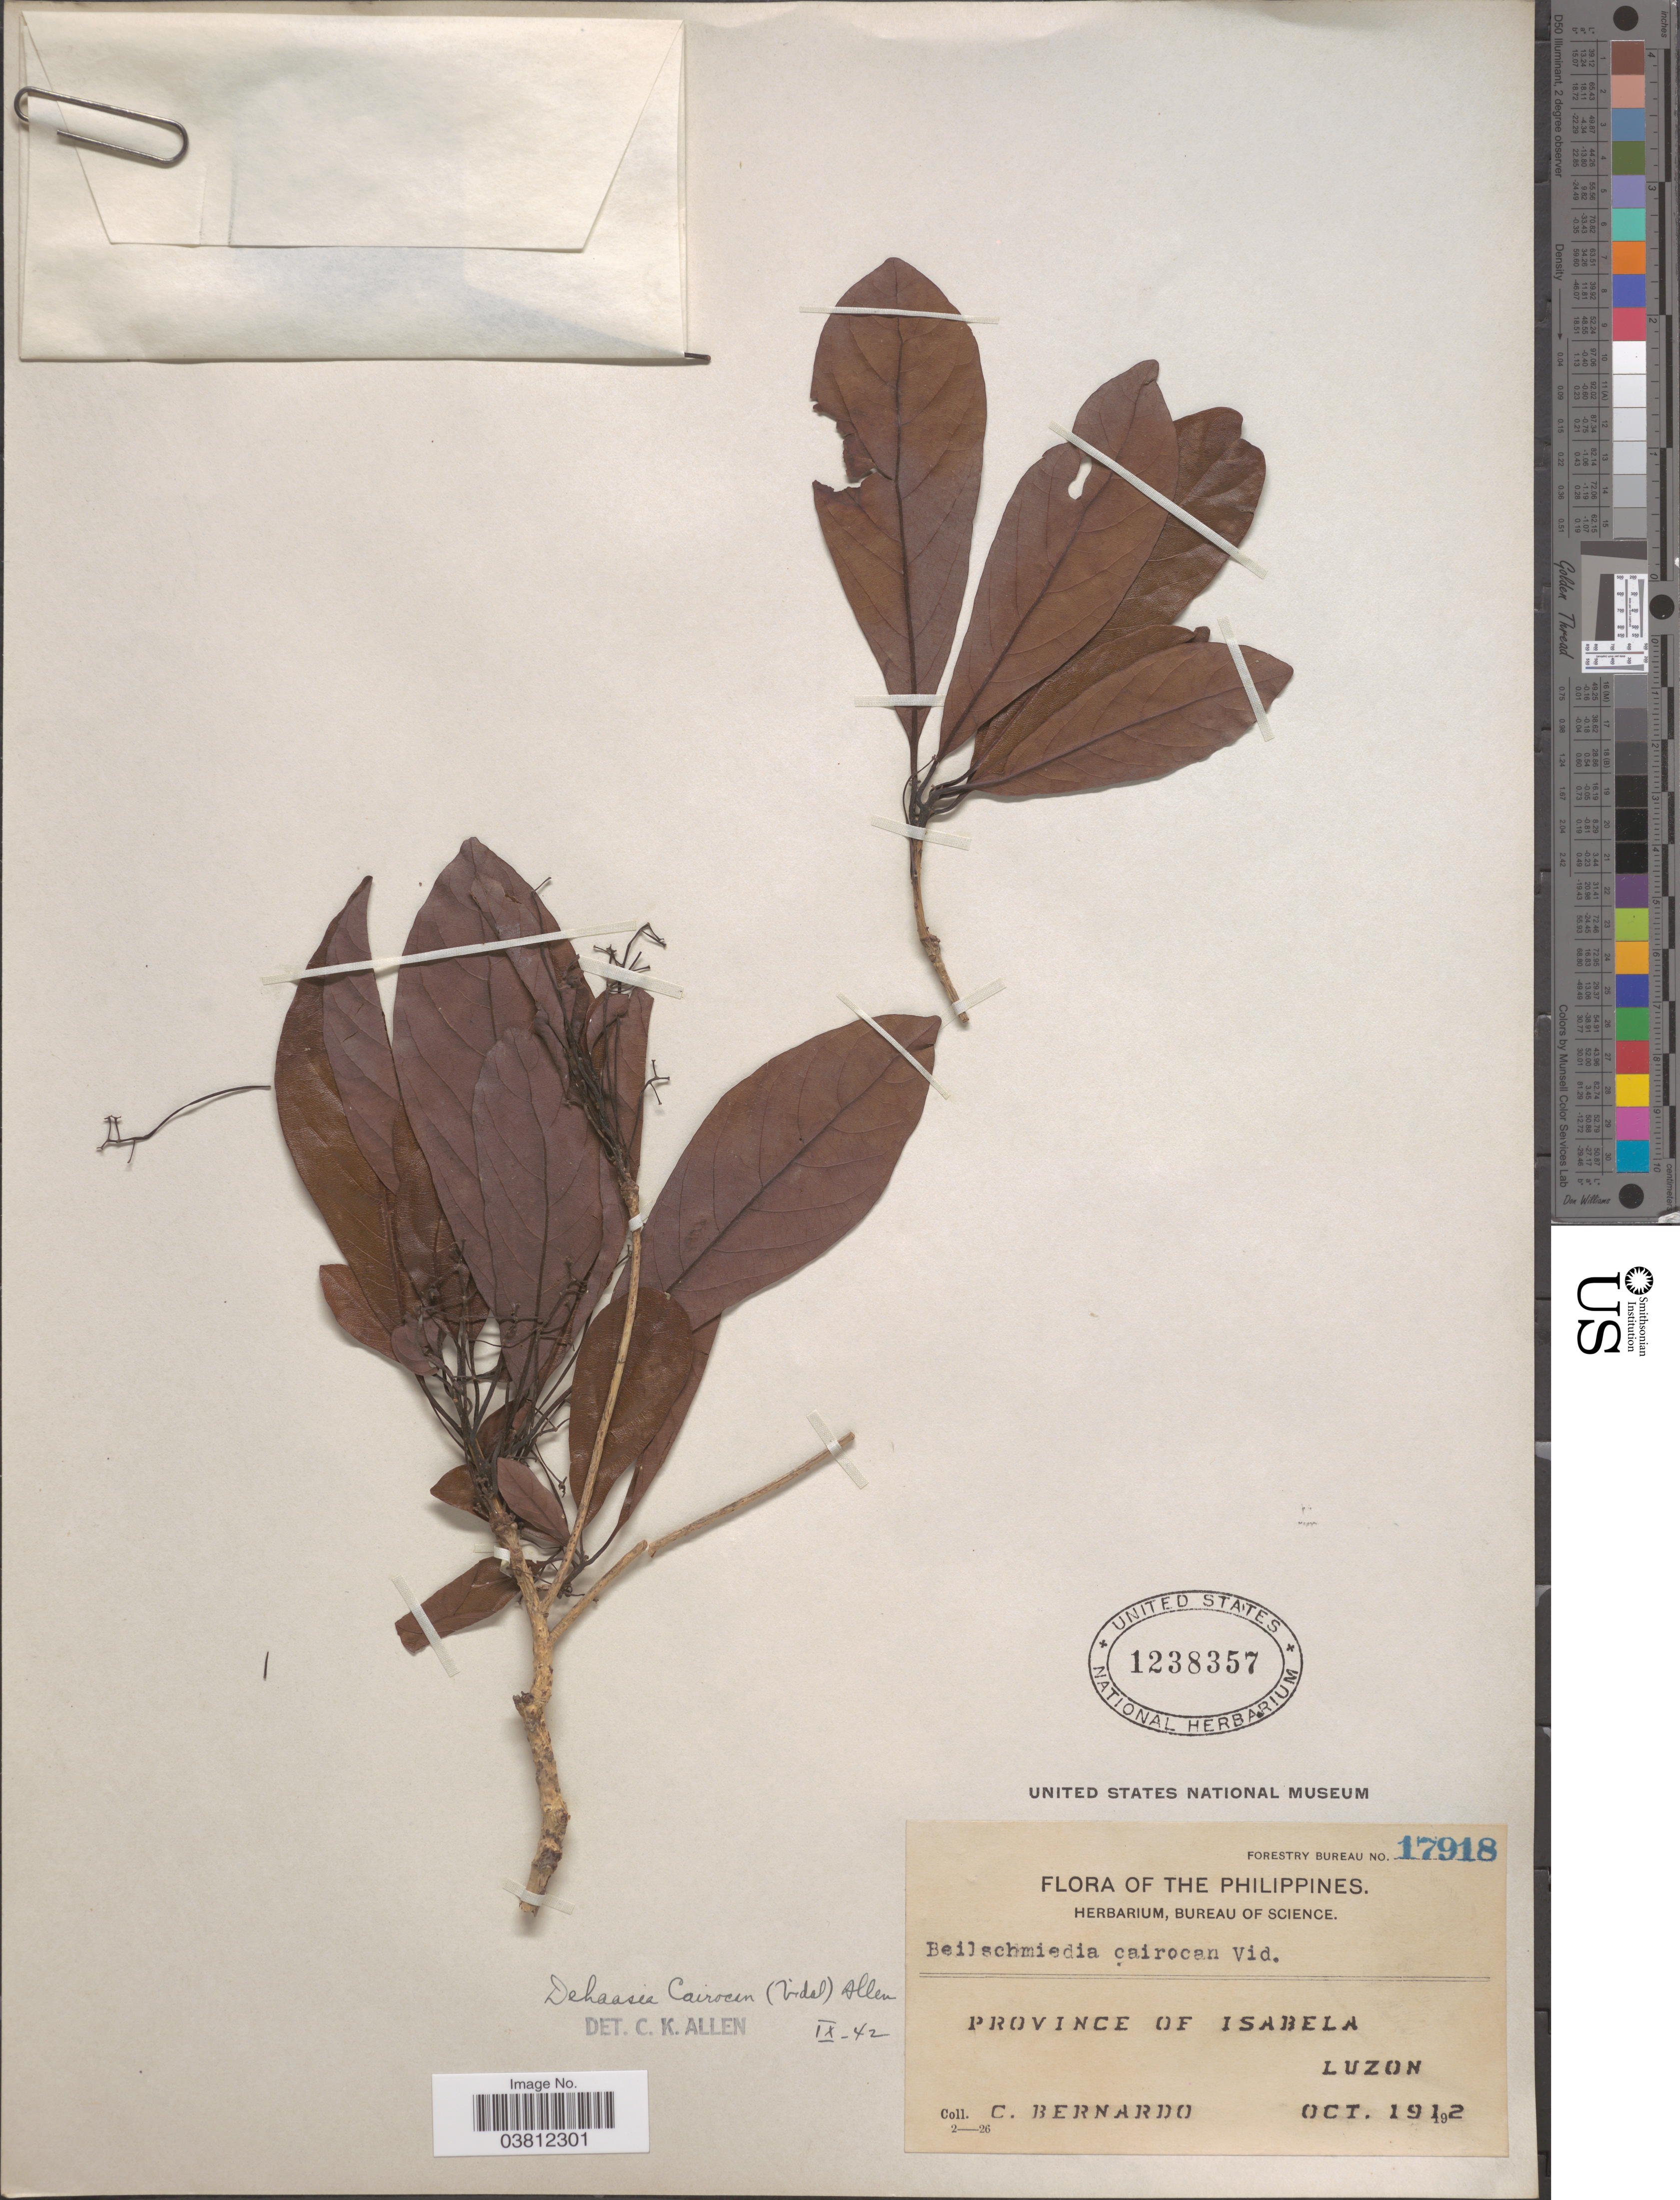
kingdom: Plantae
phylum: Tracheophyta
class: Magnoliopsida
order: Laurales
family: Lauraceae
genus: Dehaasia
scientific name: Dehaasia cairocan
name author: (S. Vidal) C.K. Allen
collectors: C. Bernardo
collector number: Forestry Bureau 17918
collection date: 1912-10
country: Philippines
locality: Province of Isabela. Luzon.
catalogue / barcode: US 1238357